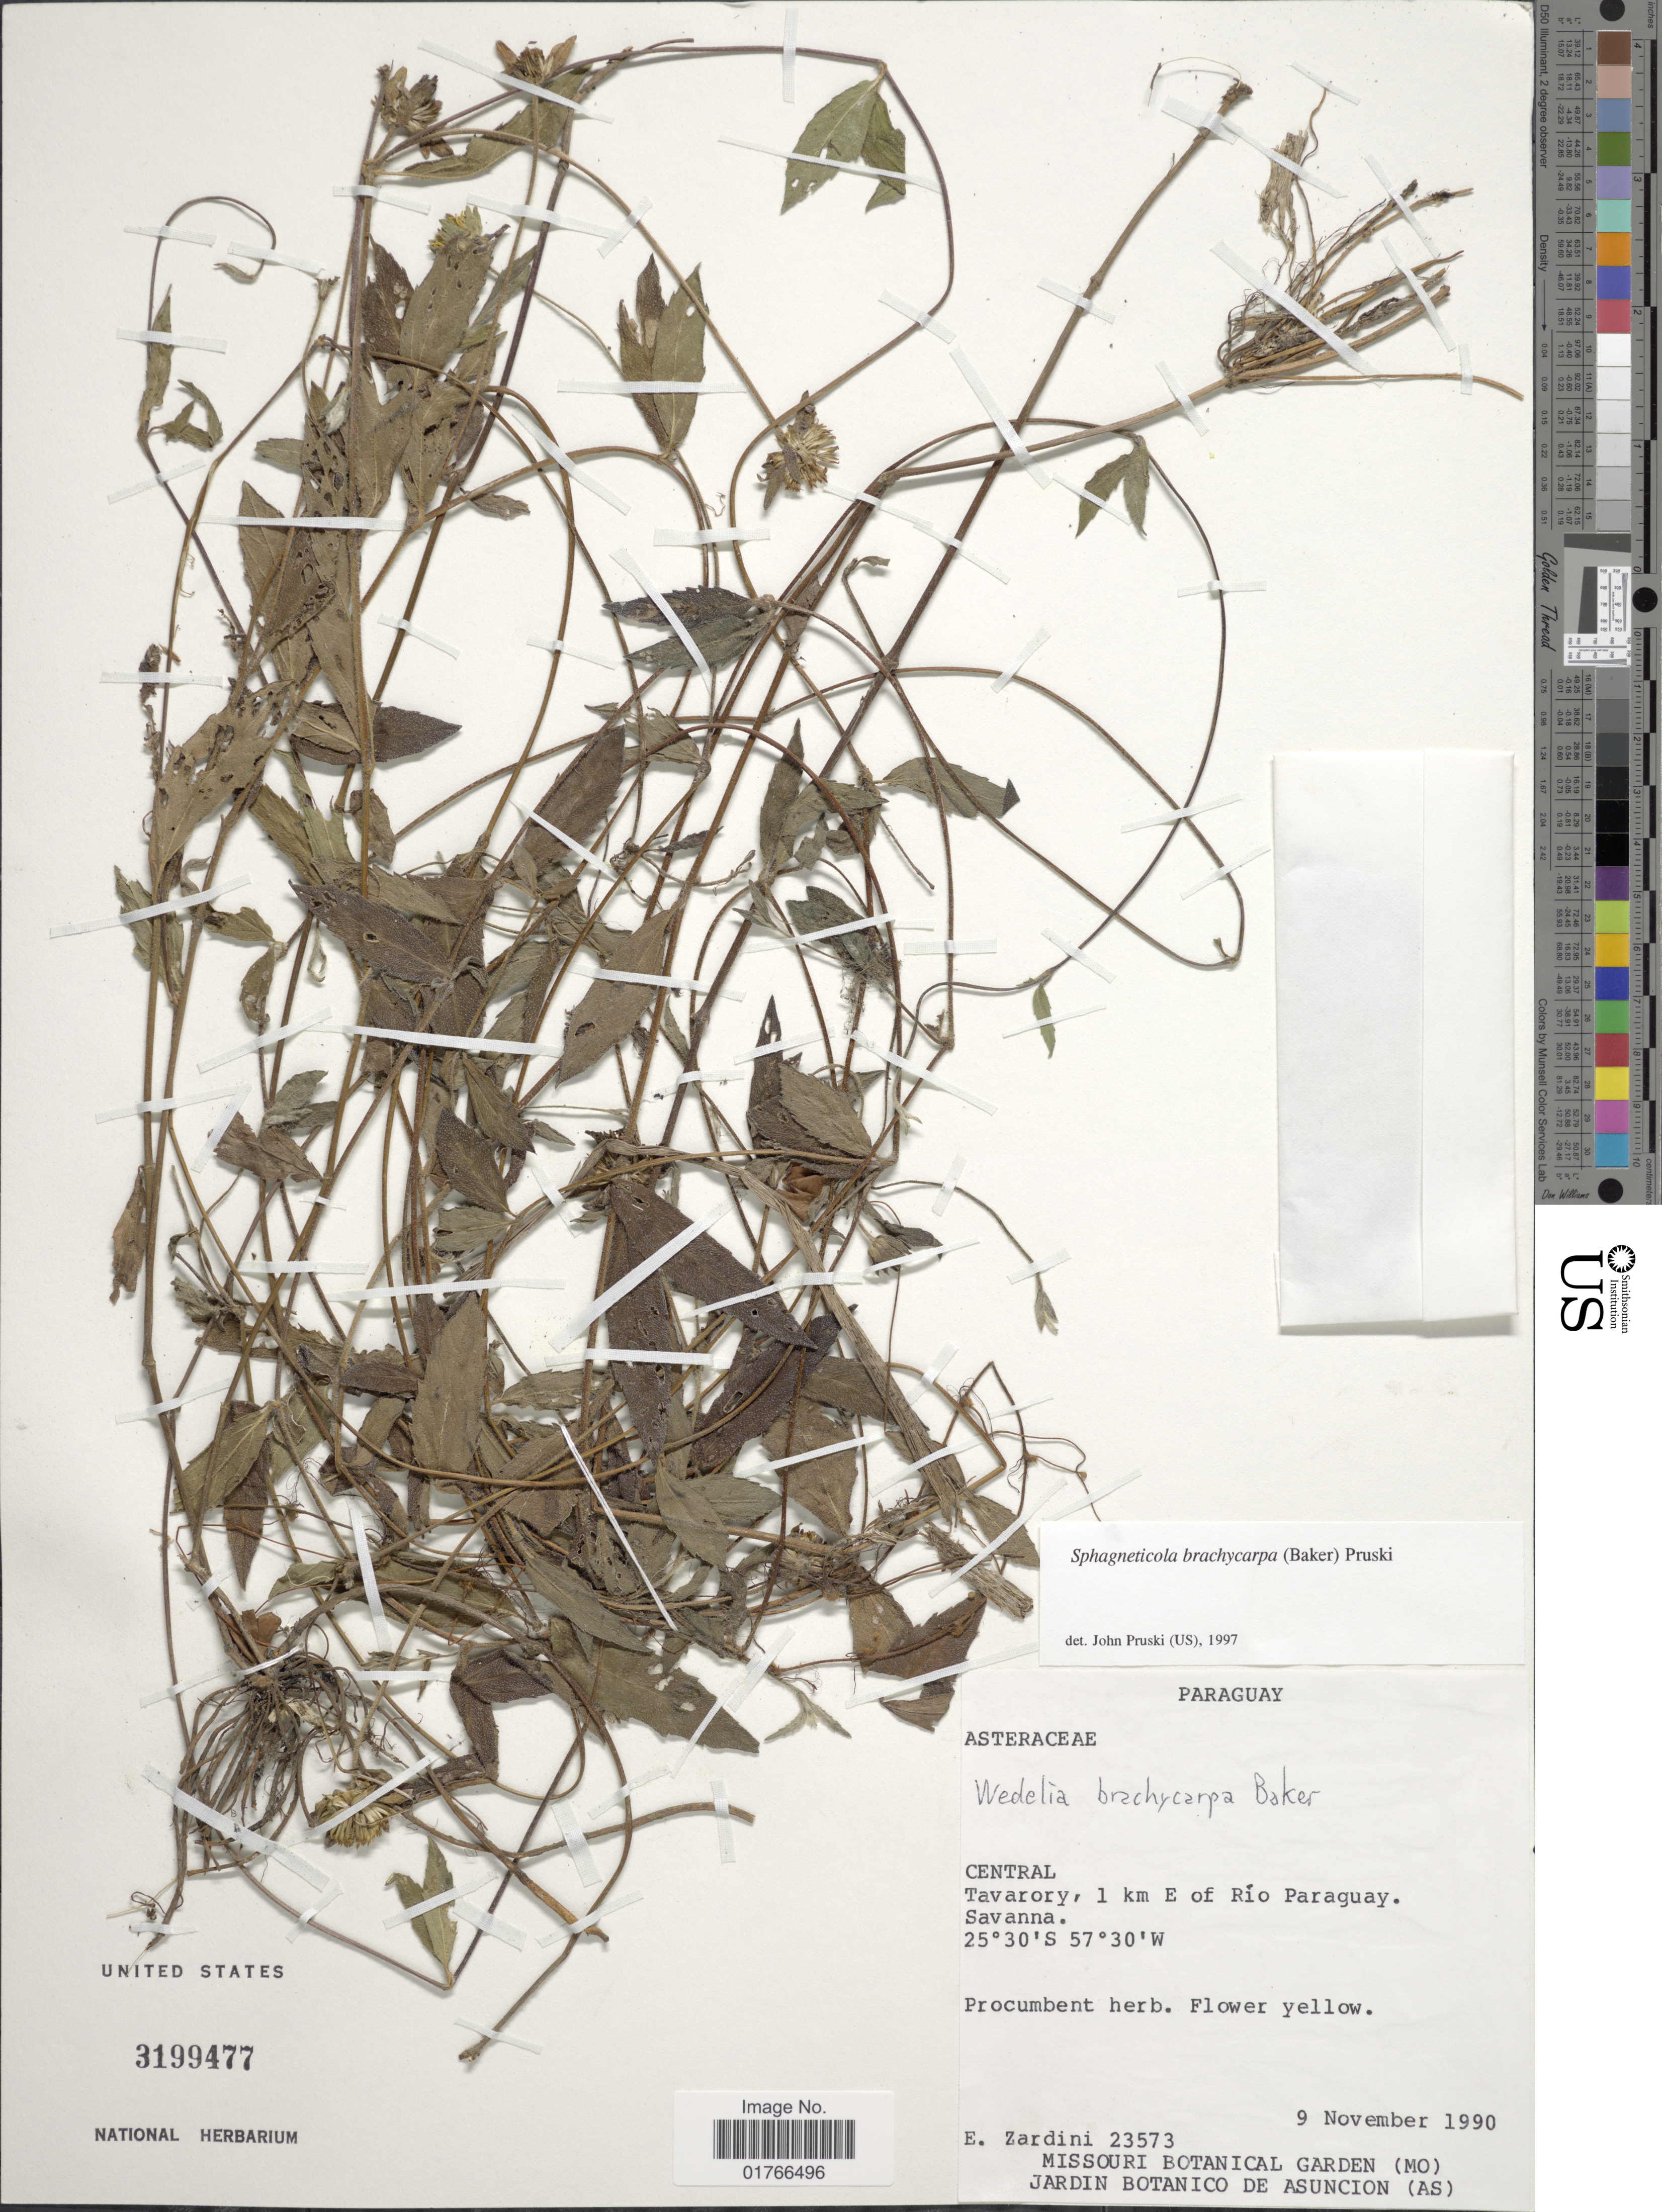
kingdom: Plantae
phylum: Tracheophyta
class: Magnoliopsida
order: Asterales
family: Asteraceae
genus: Sphagneticola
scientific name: Sphagneticola brachycarpa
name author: (Baker) Pruski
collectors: E. M. Zardini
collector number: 23573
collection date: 1990-11-09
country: Paraguay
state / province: Central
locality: Tavarory, 1 km E of Rio Paraguay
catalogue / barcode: US 3199477